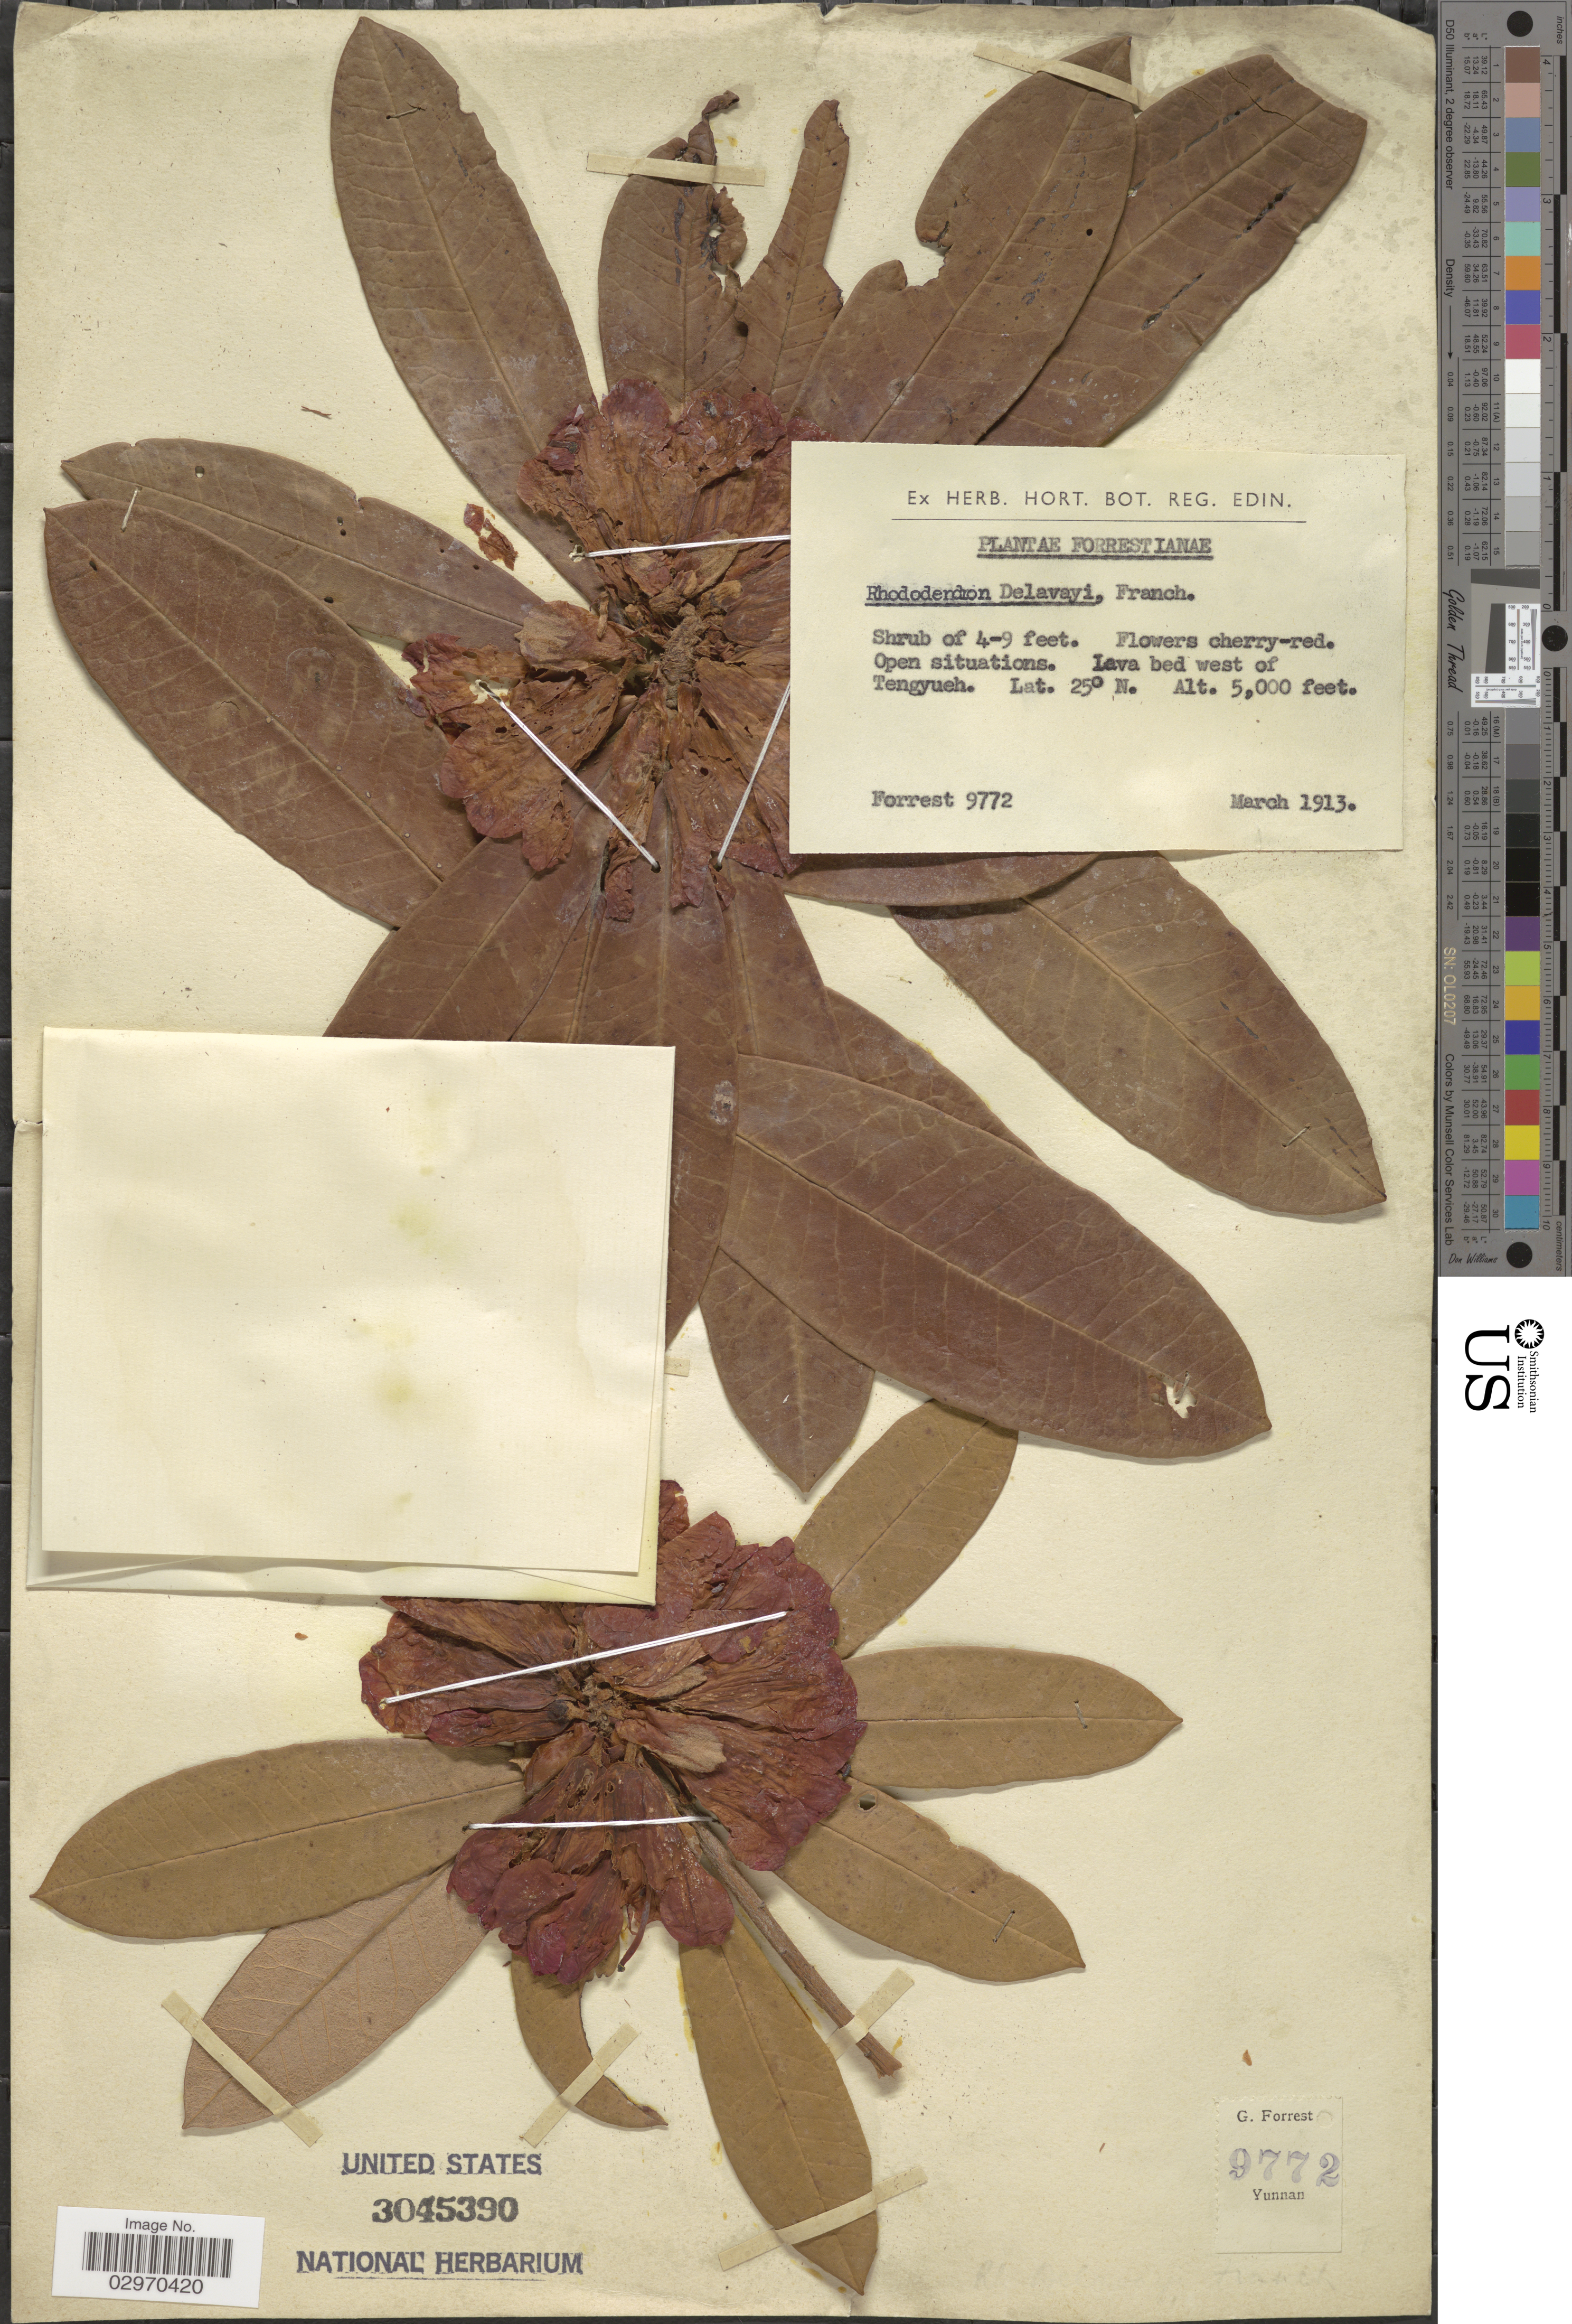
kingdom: Plantae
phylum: Tracheophyta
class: Magnoliopsida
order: Ericales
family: Ericaceae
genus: Rhododendron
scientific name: Rhododendron delavayi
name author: Franch.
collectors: -. Forrest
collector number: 9772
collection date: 1913-03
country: China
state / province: Sichuan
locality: Lava bed west of Tengyueh.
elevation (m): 1524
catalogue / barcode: US 3045390